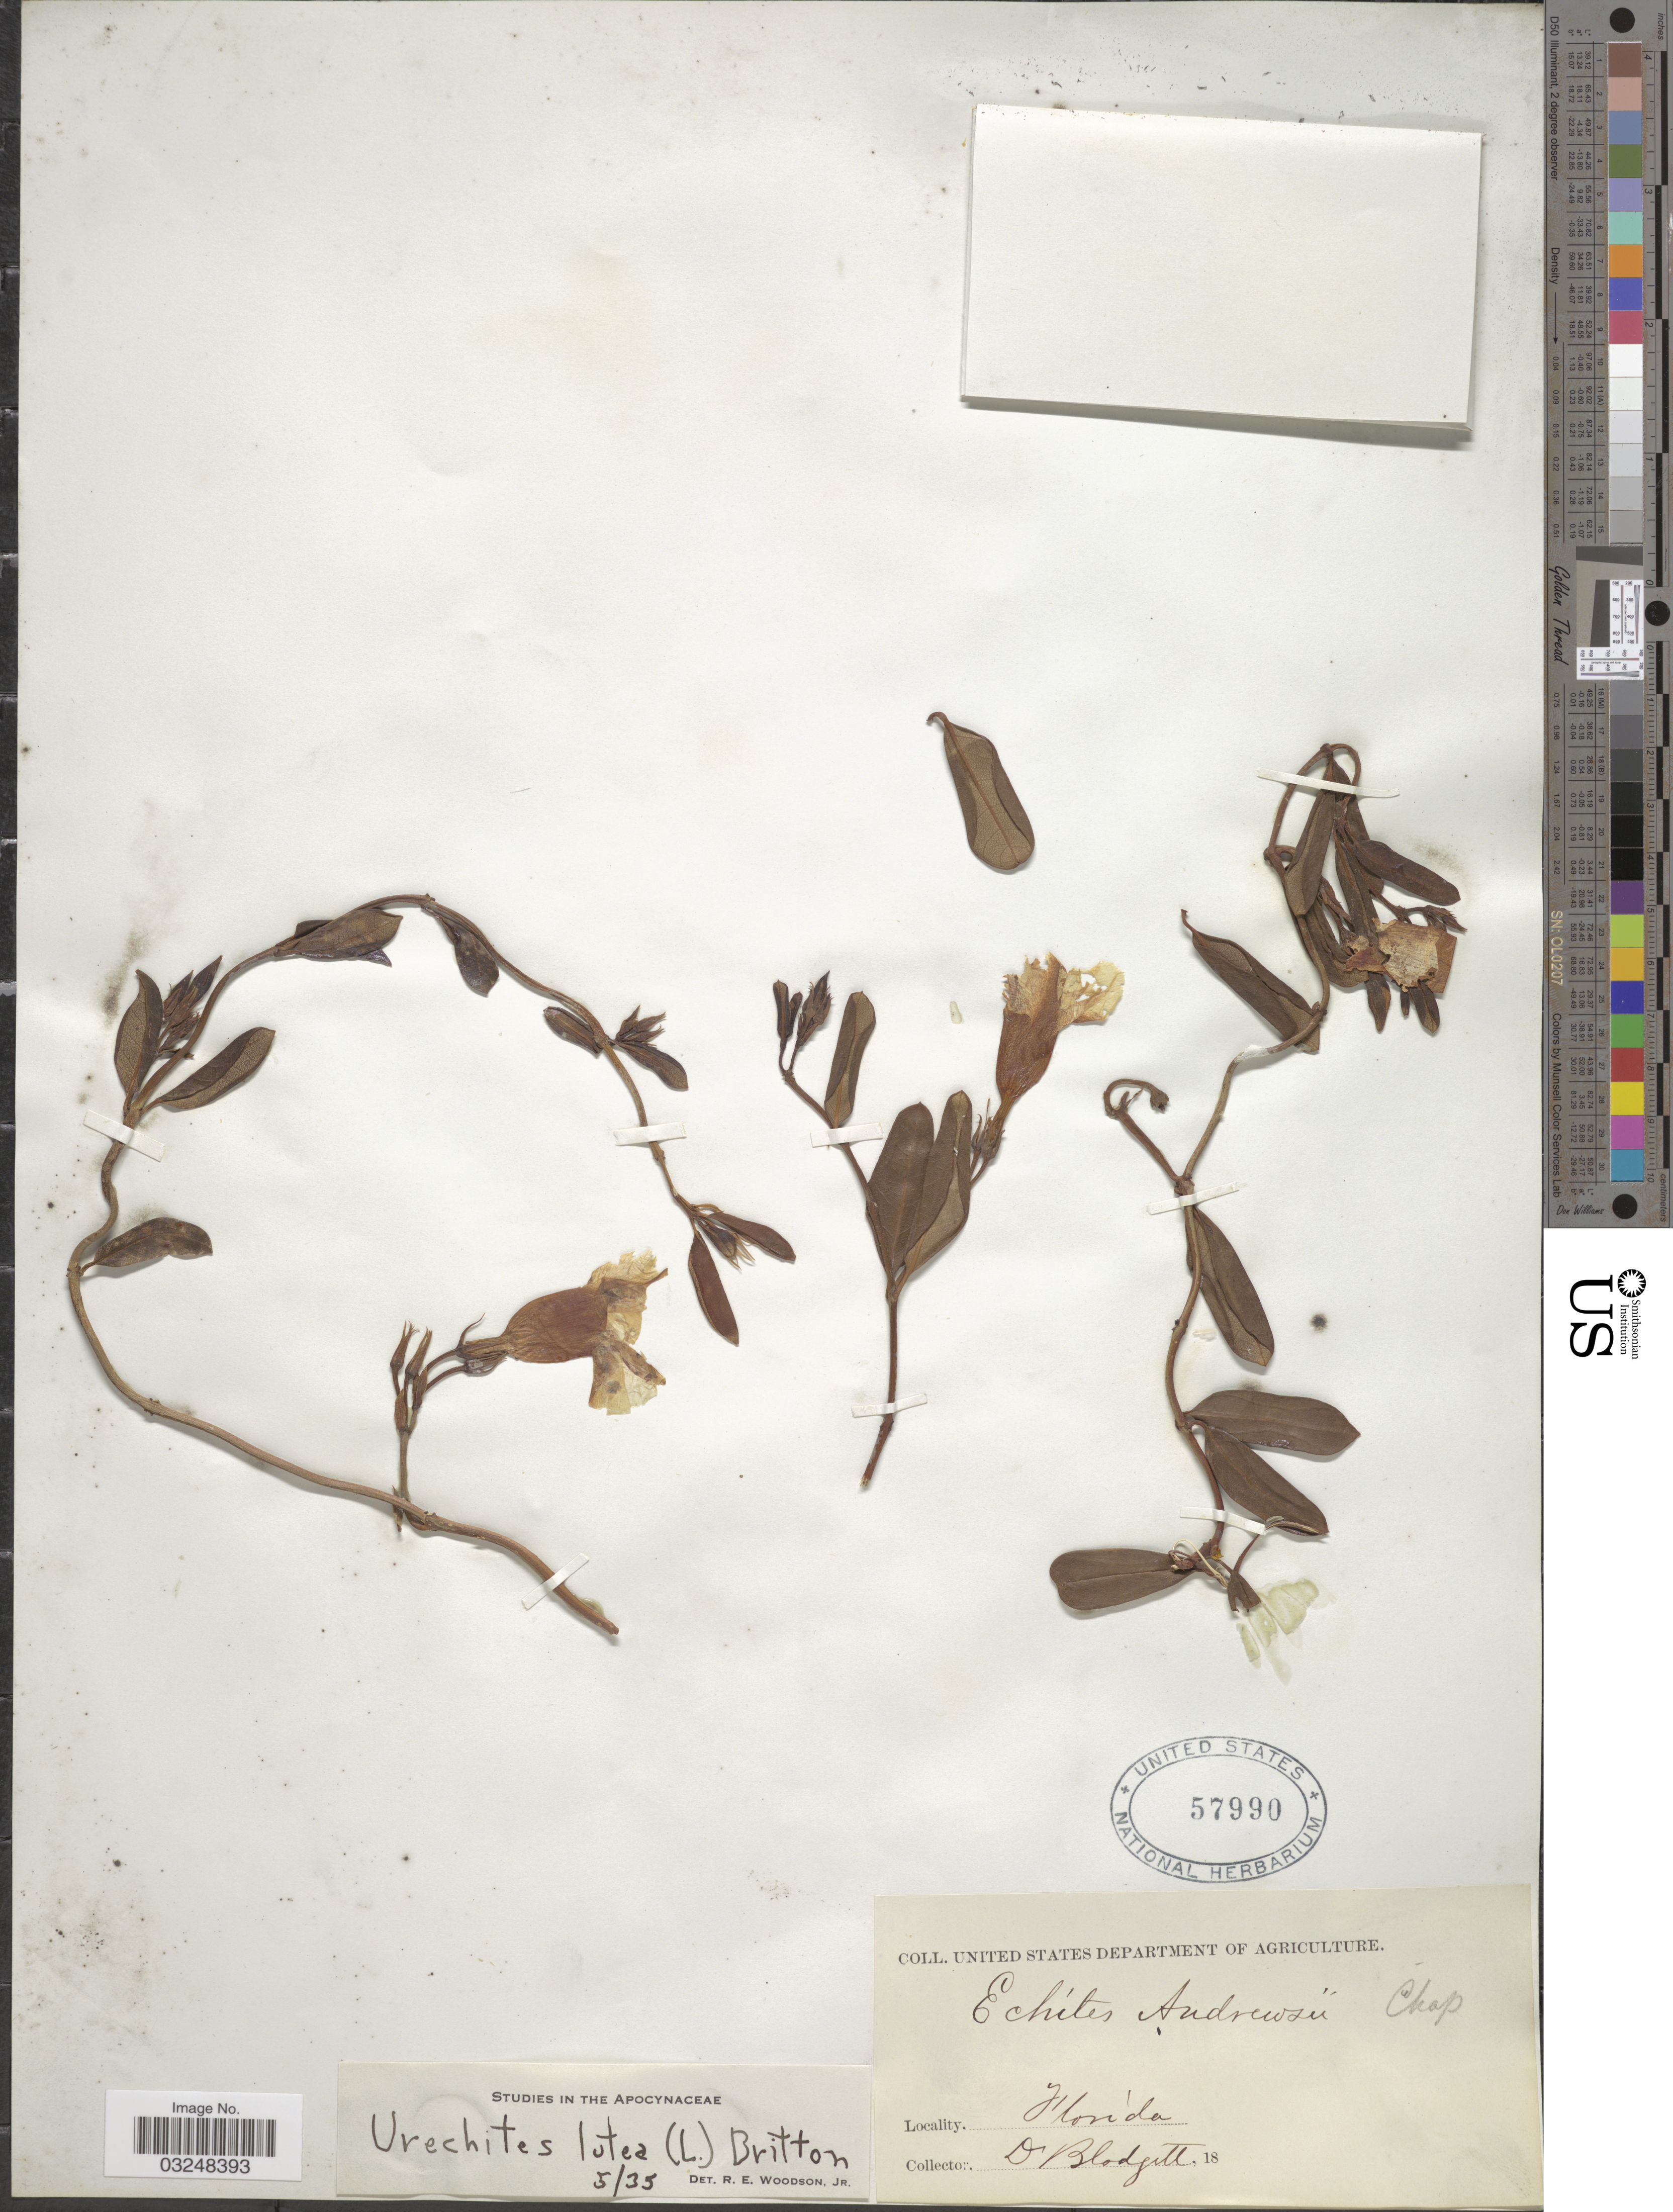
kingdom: Plantae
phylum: Tracheophyta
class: Magnoliopsida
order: Gentianales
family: Apocynaceae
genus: Urechites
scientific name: Urechites lutea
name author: (L.) Britton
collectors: -. Blodgett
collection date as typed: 18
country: United States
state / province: Florida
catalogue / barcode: US 57990